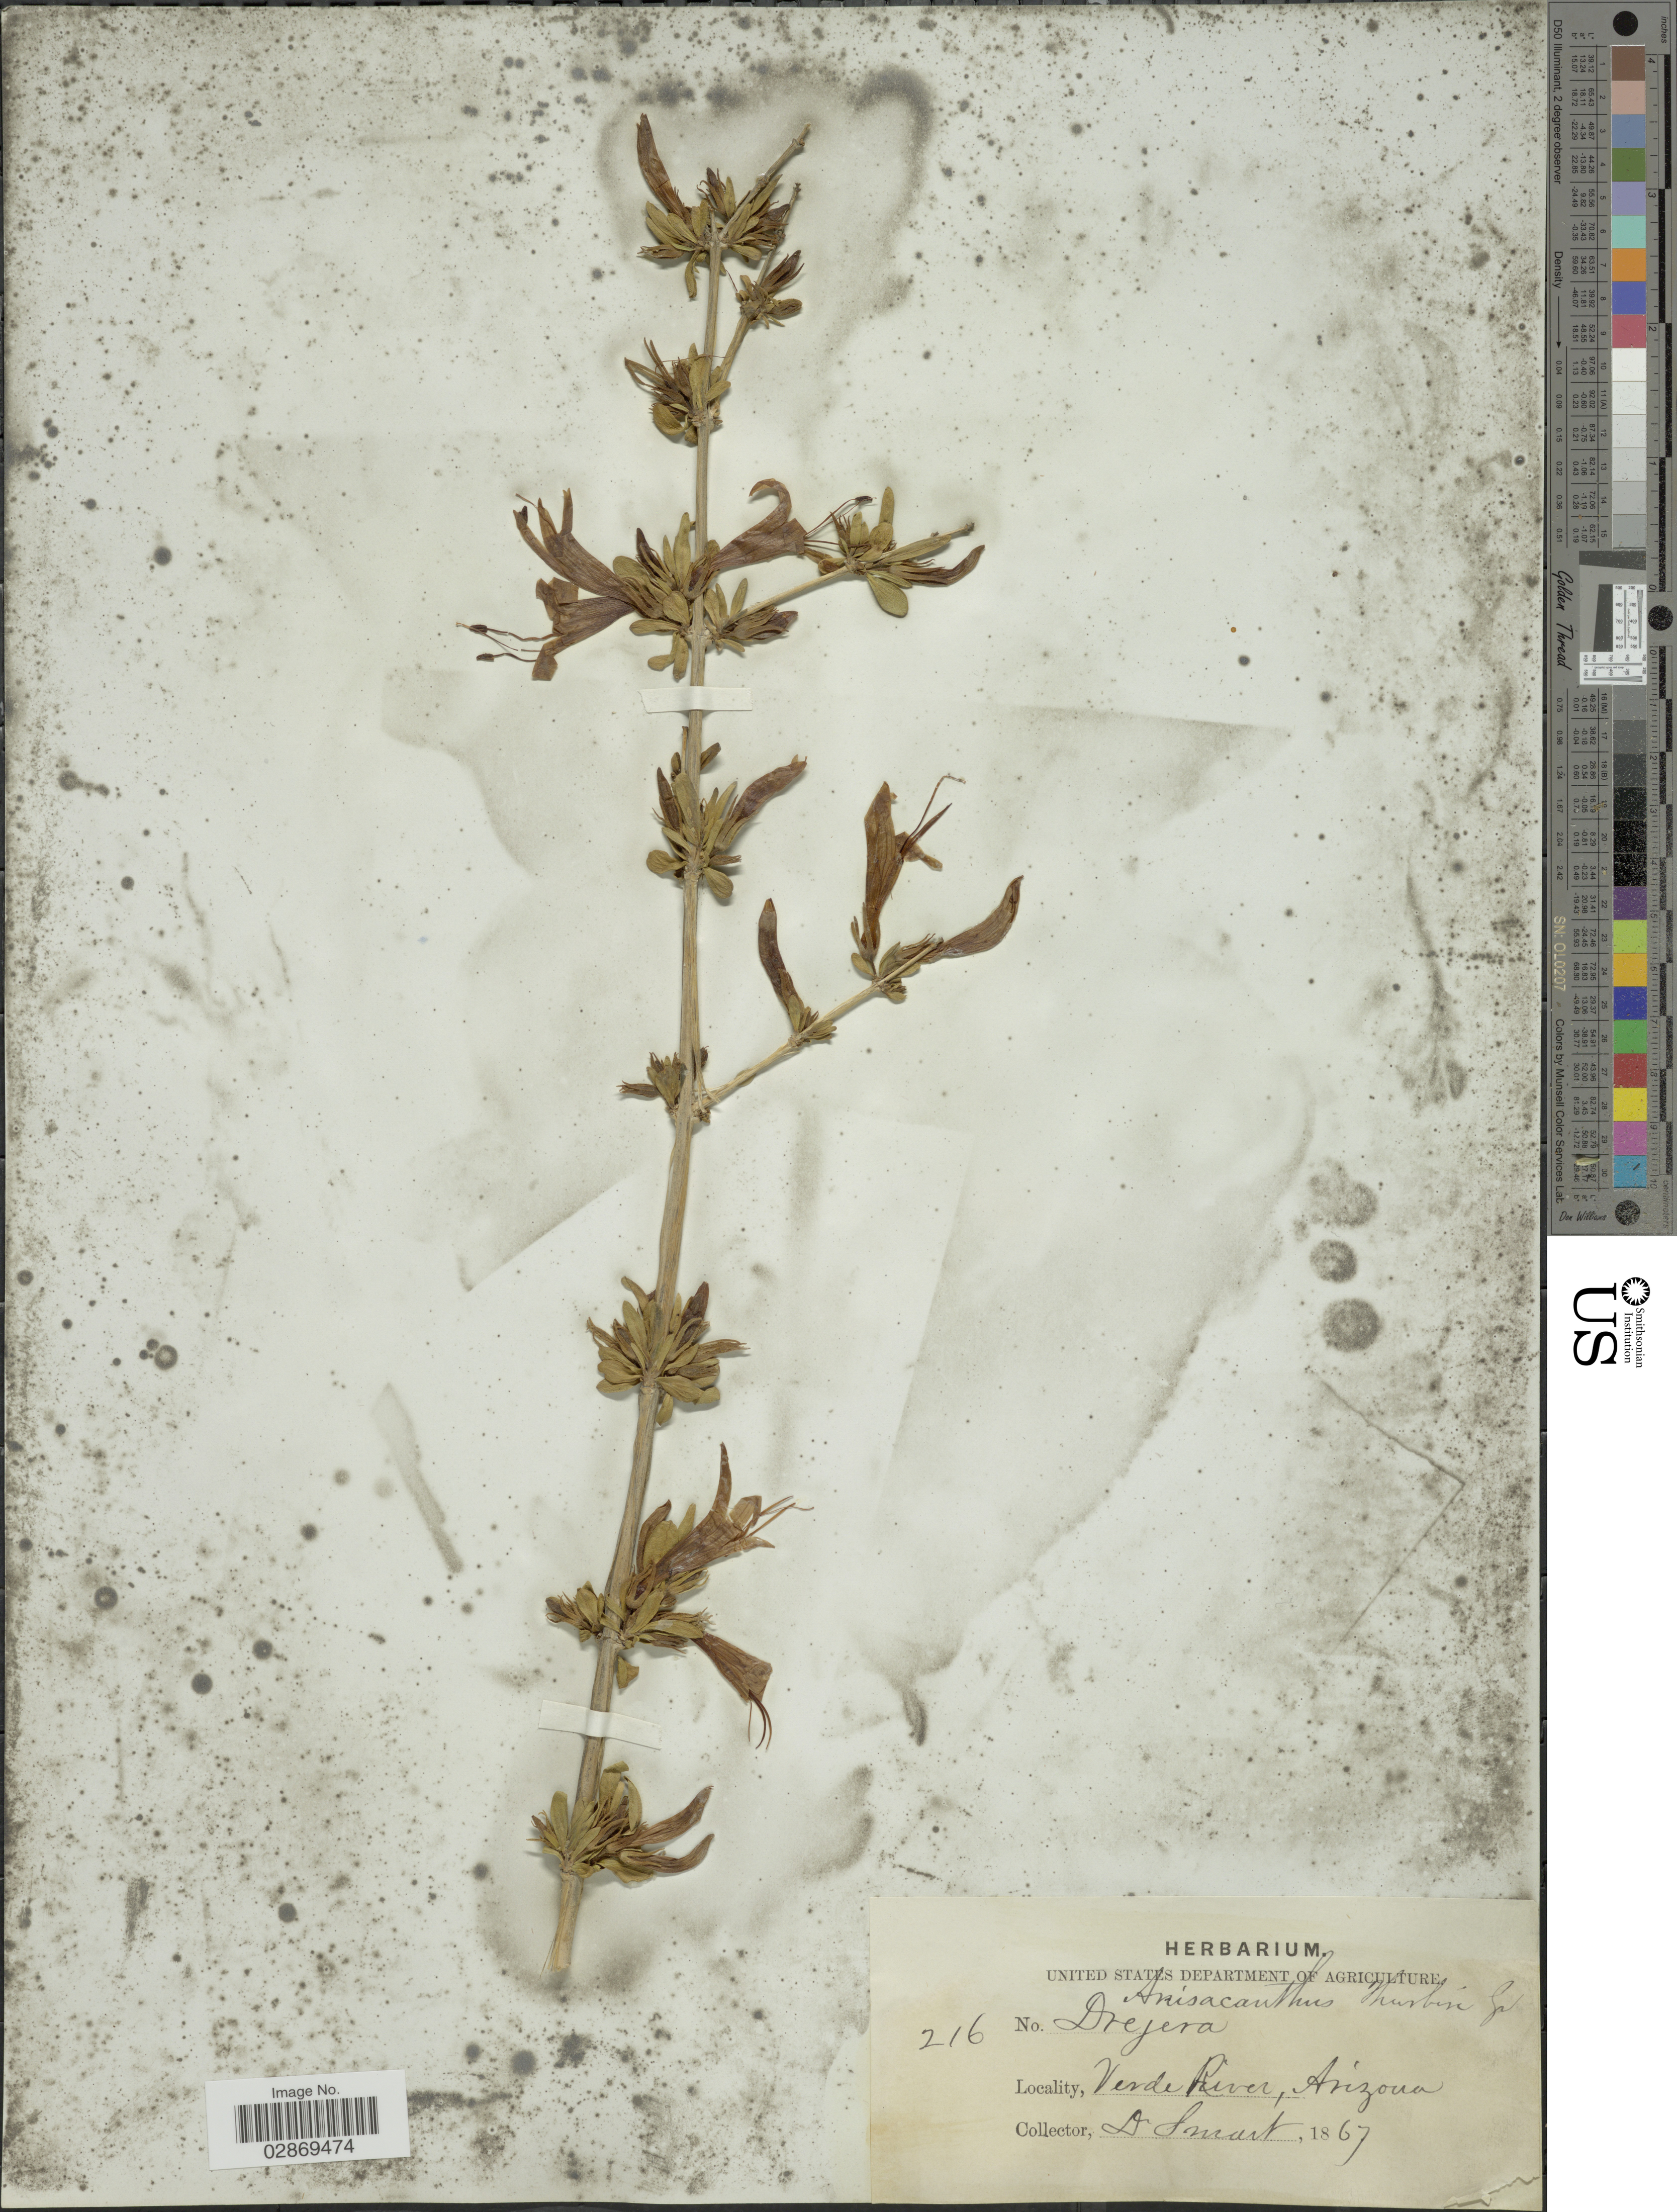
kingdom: Plantae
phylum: Tracheophyta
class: Magnoliopsida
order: Lamiales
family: Acanthaceae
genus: Anisacanthus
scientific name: Anisacanthus thurberi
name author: (Torr.) A. Gray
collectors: -. Smart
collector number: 216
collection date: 1867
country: United States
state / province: Arizona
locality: Verde River.